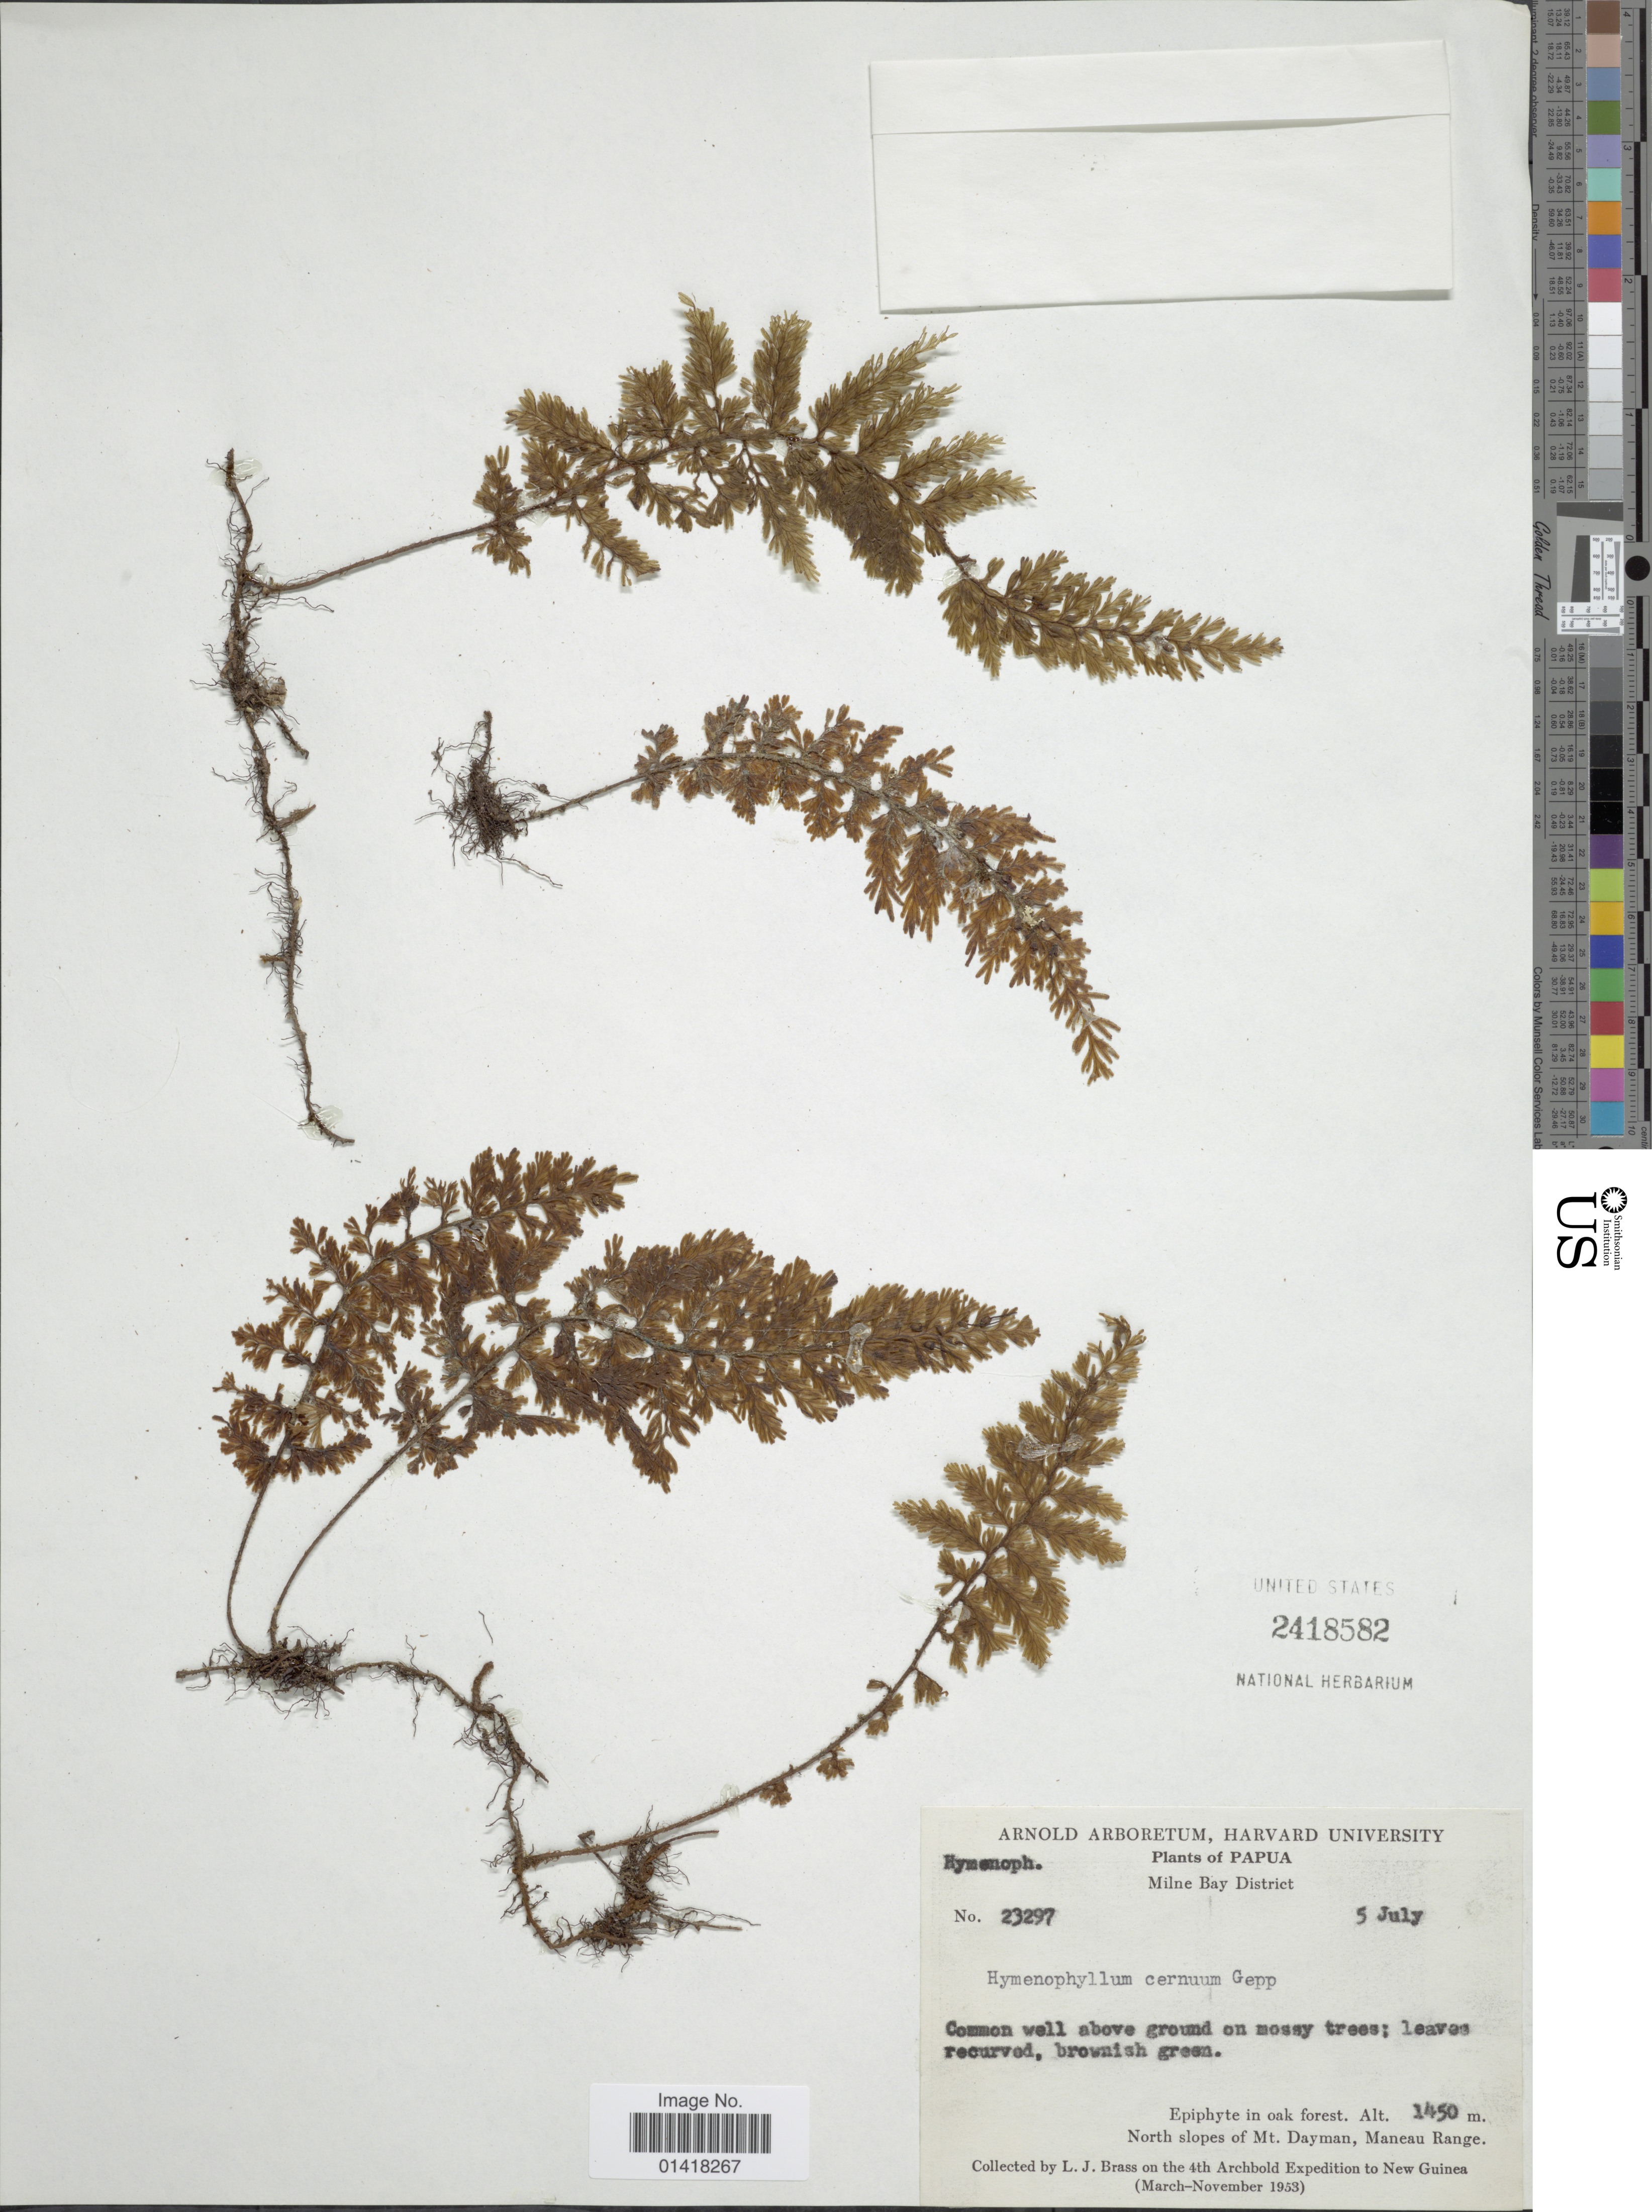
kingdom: Plantae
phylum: Tracheophyta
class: Polypodiopsida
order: Hymenophyllales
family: Hymenophyllaceae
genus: Hymenophyllum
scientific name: Hymenophyllum cernuum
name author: A. Gepp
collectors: L. J. Brass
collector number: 23297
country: Papua New Guinea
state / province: Milne Bay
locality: Milne Bay District. North slope of Mt. Dayman, Maneau Range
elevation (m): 1450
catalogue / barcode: US 2418582